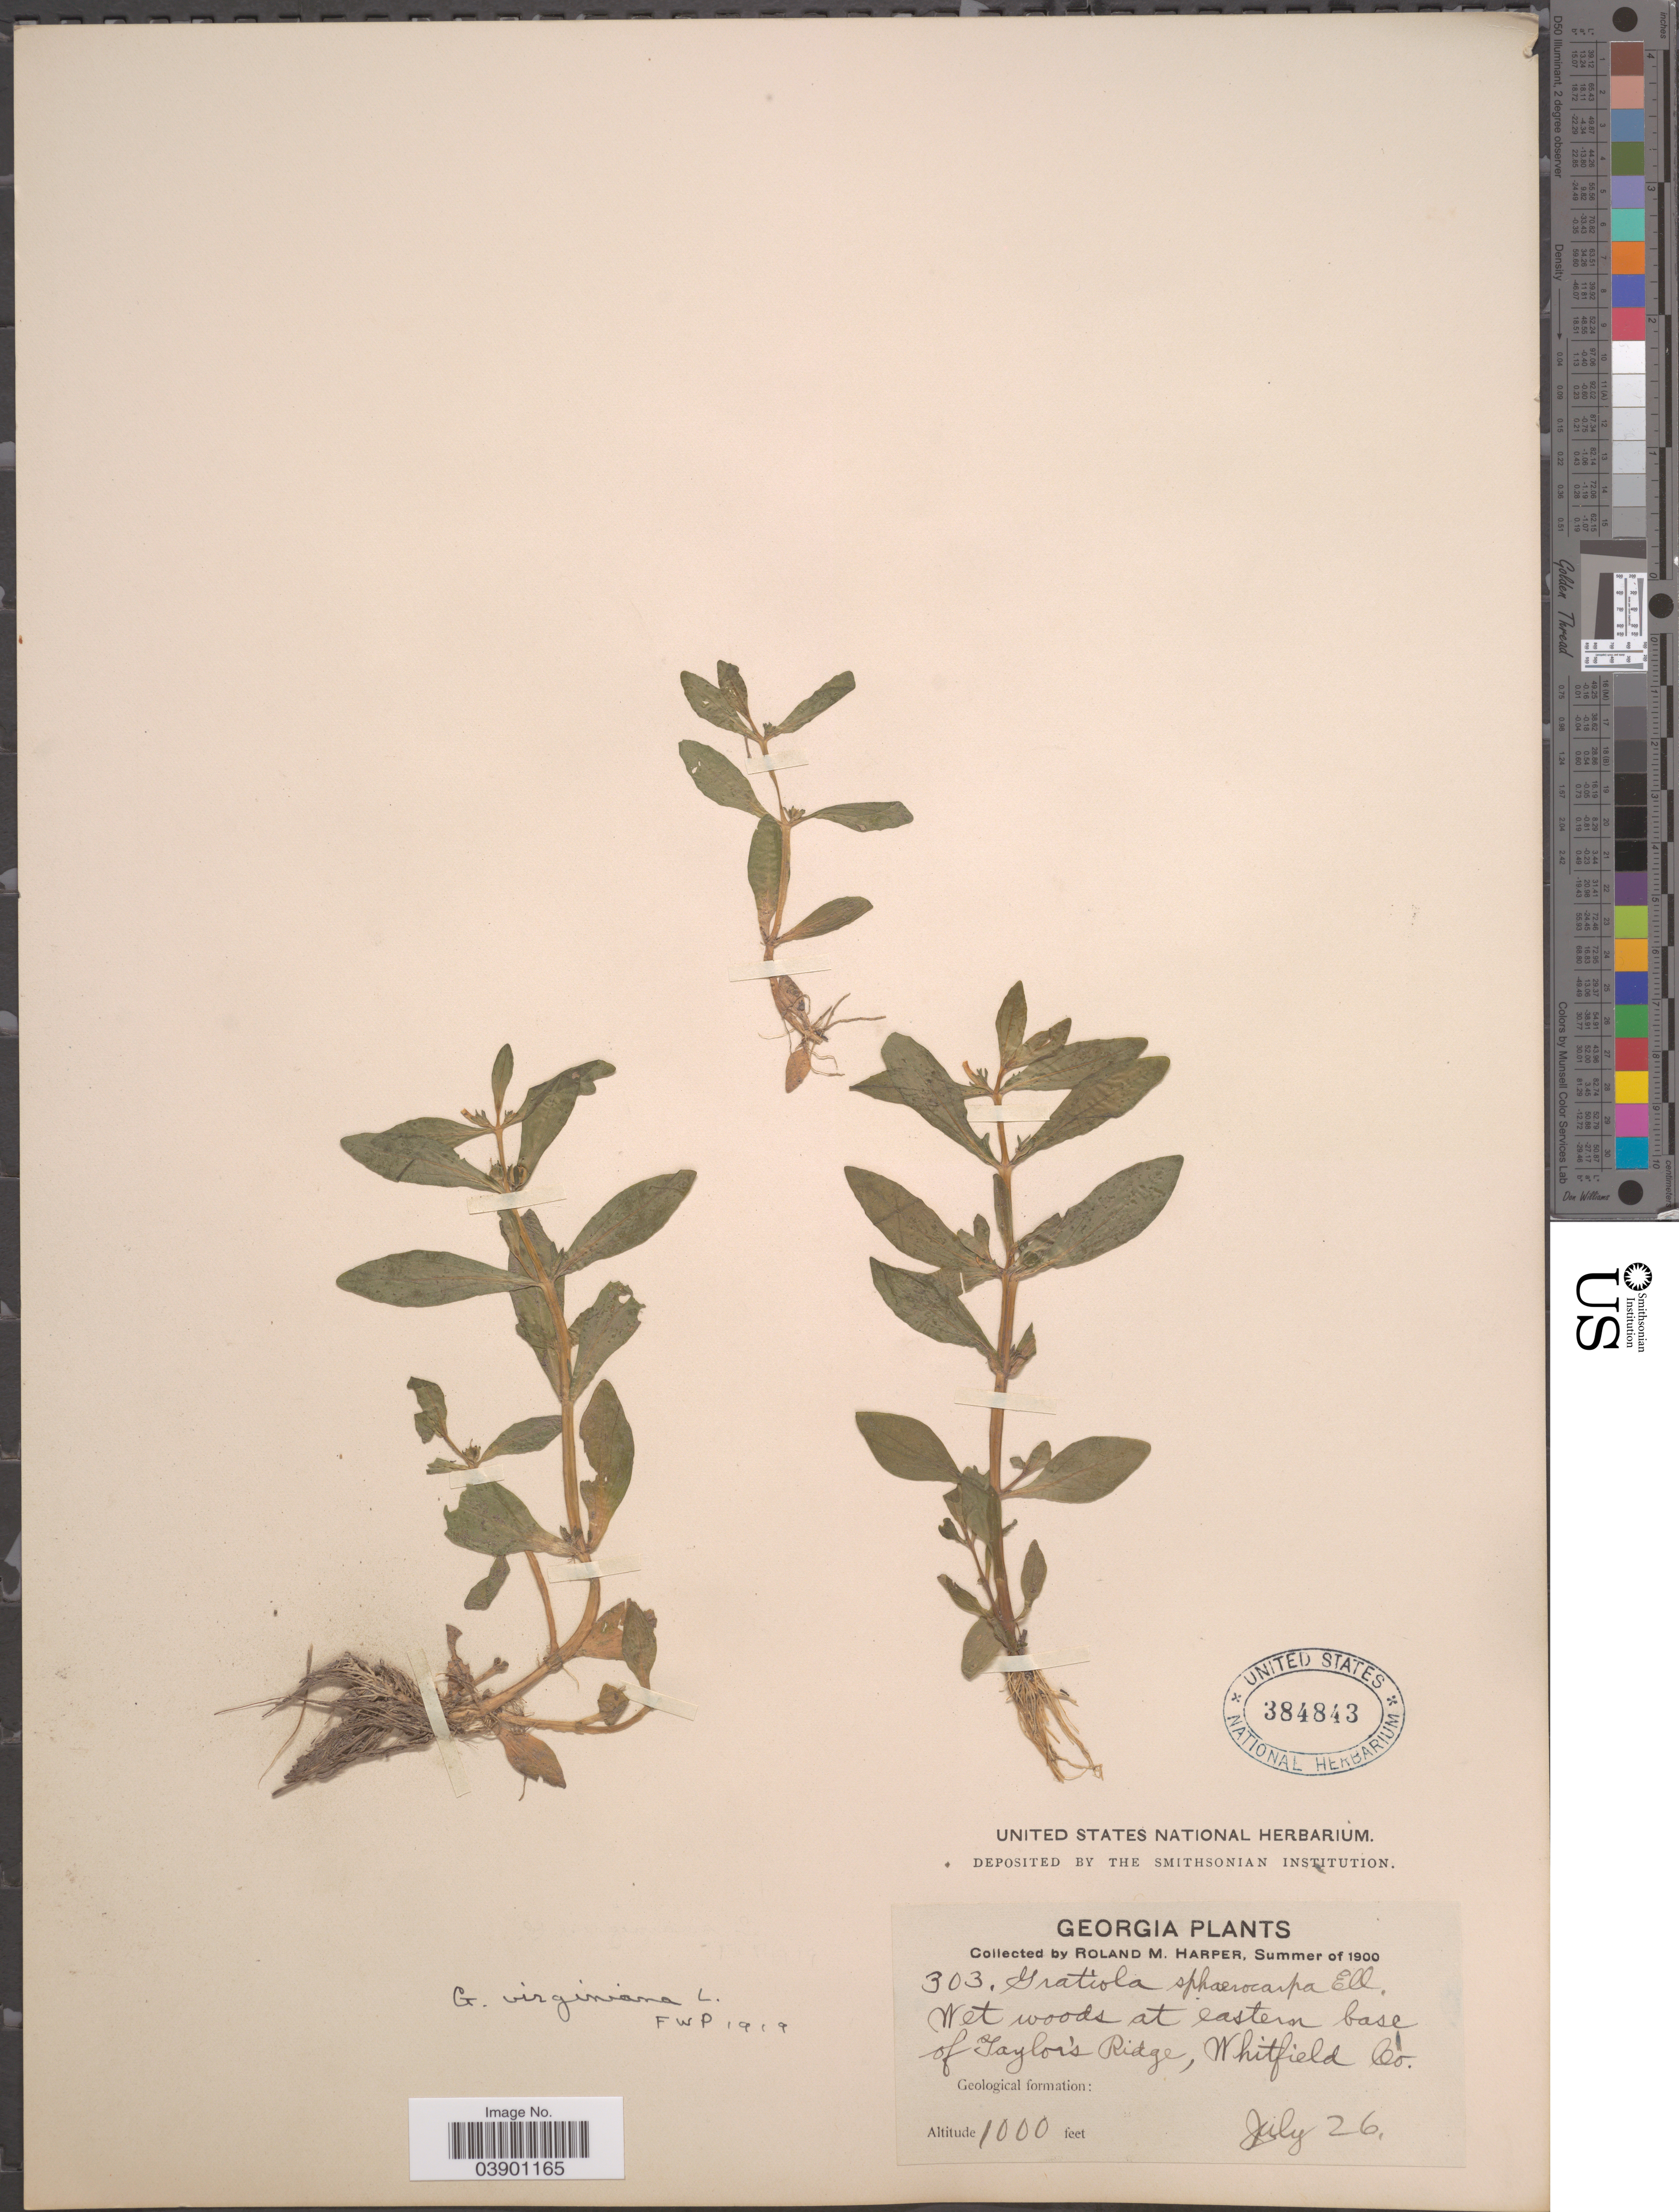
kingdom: Plantae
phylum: Tracheophyta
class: Magnoliopsida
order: Lamiales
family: Plantaginaceae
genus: Gratiola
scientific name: Gratiola virginiana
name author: L.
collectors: R. M. Harper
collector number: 303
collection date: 1900-07-26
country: United States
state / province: Georgia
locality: At eastern base of Taylor's Ridge, Whitfield Co.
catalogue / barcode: US 384843